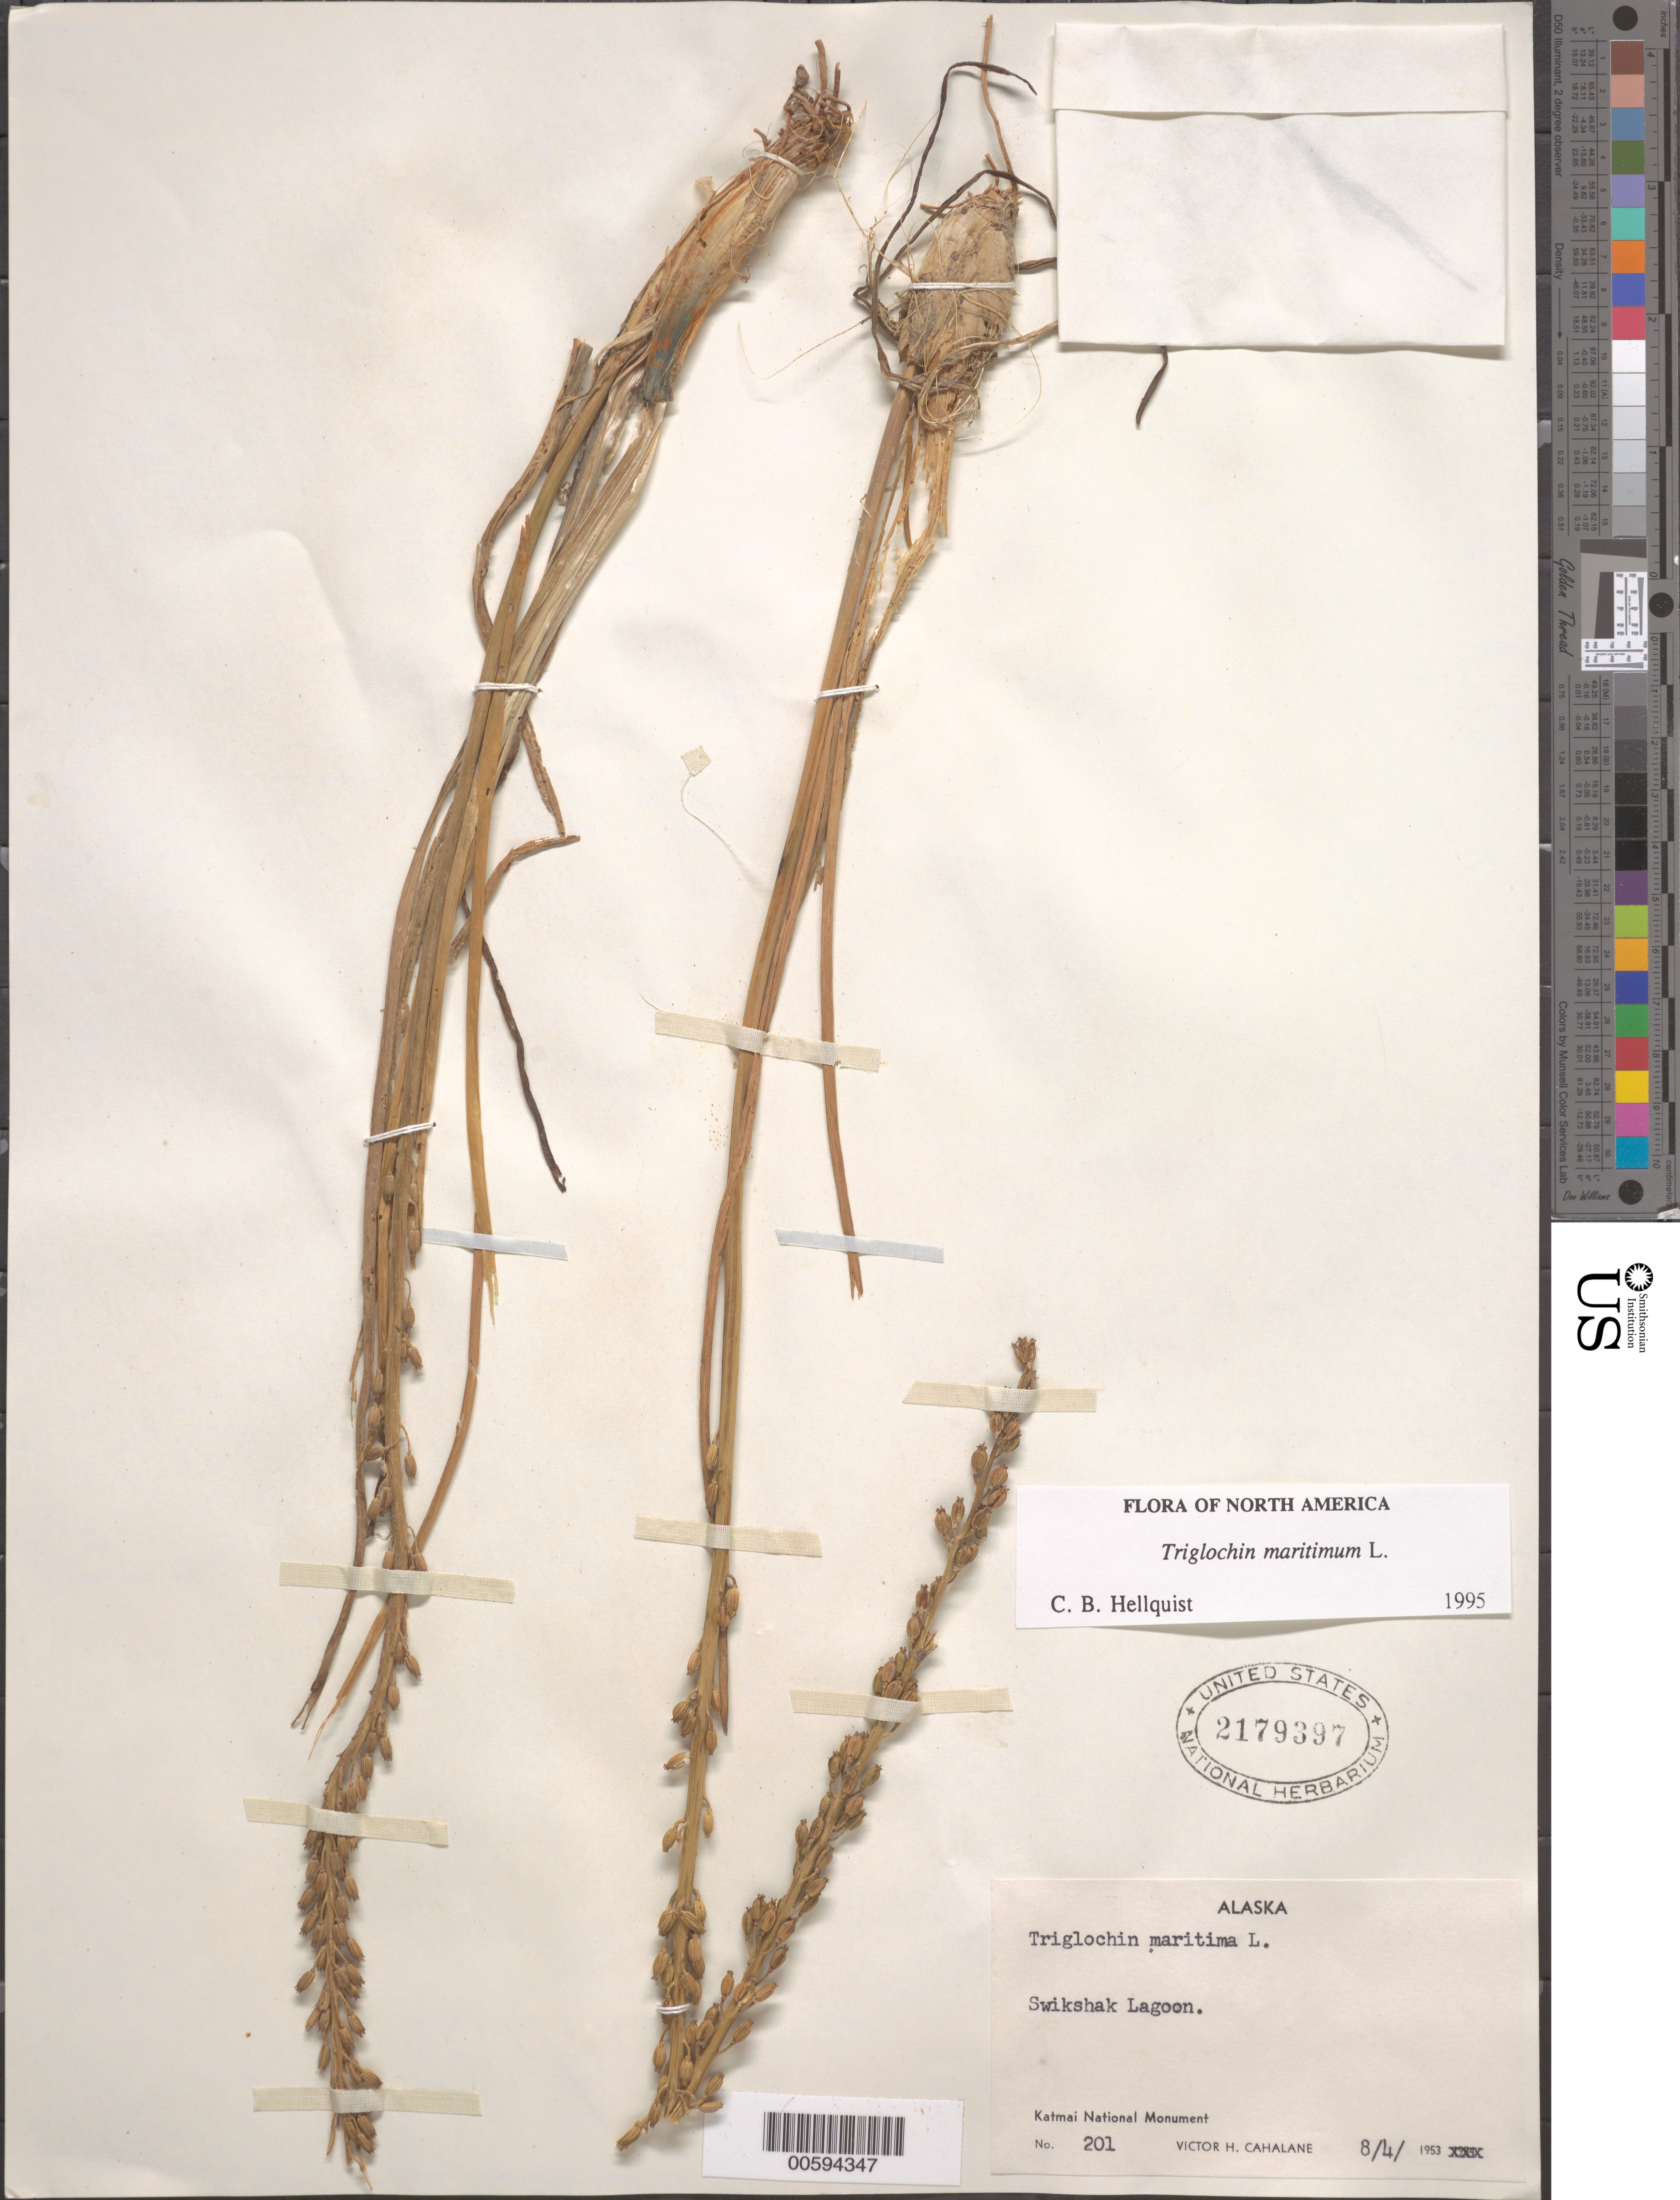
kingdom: Plantae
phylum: Tracheophyta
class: Liliopsida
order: Alismatales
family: Juncaginaceae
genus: Triglochin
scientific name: Triglochin maritima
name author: L.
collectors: V. Cahalane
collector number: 201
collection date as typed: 08 Apr 1953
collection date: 1953-04-08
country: United States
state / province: Alaska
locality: Katmai National Monument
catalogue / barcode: US 2179397